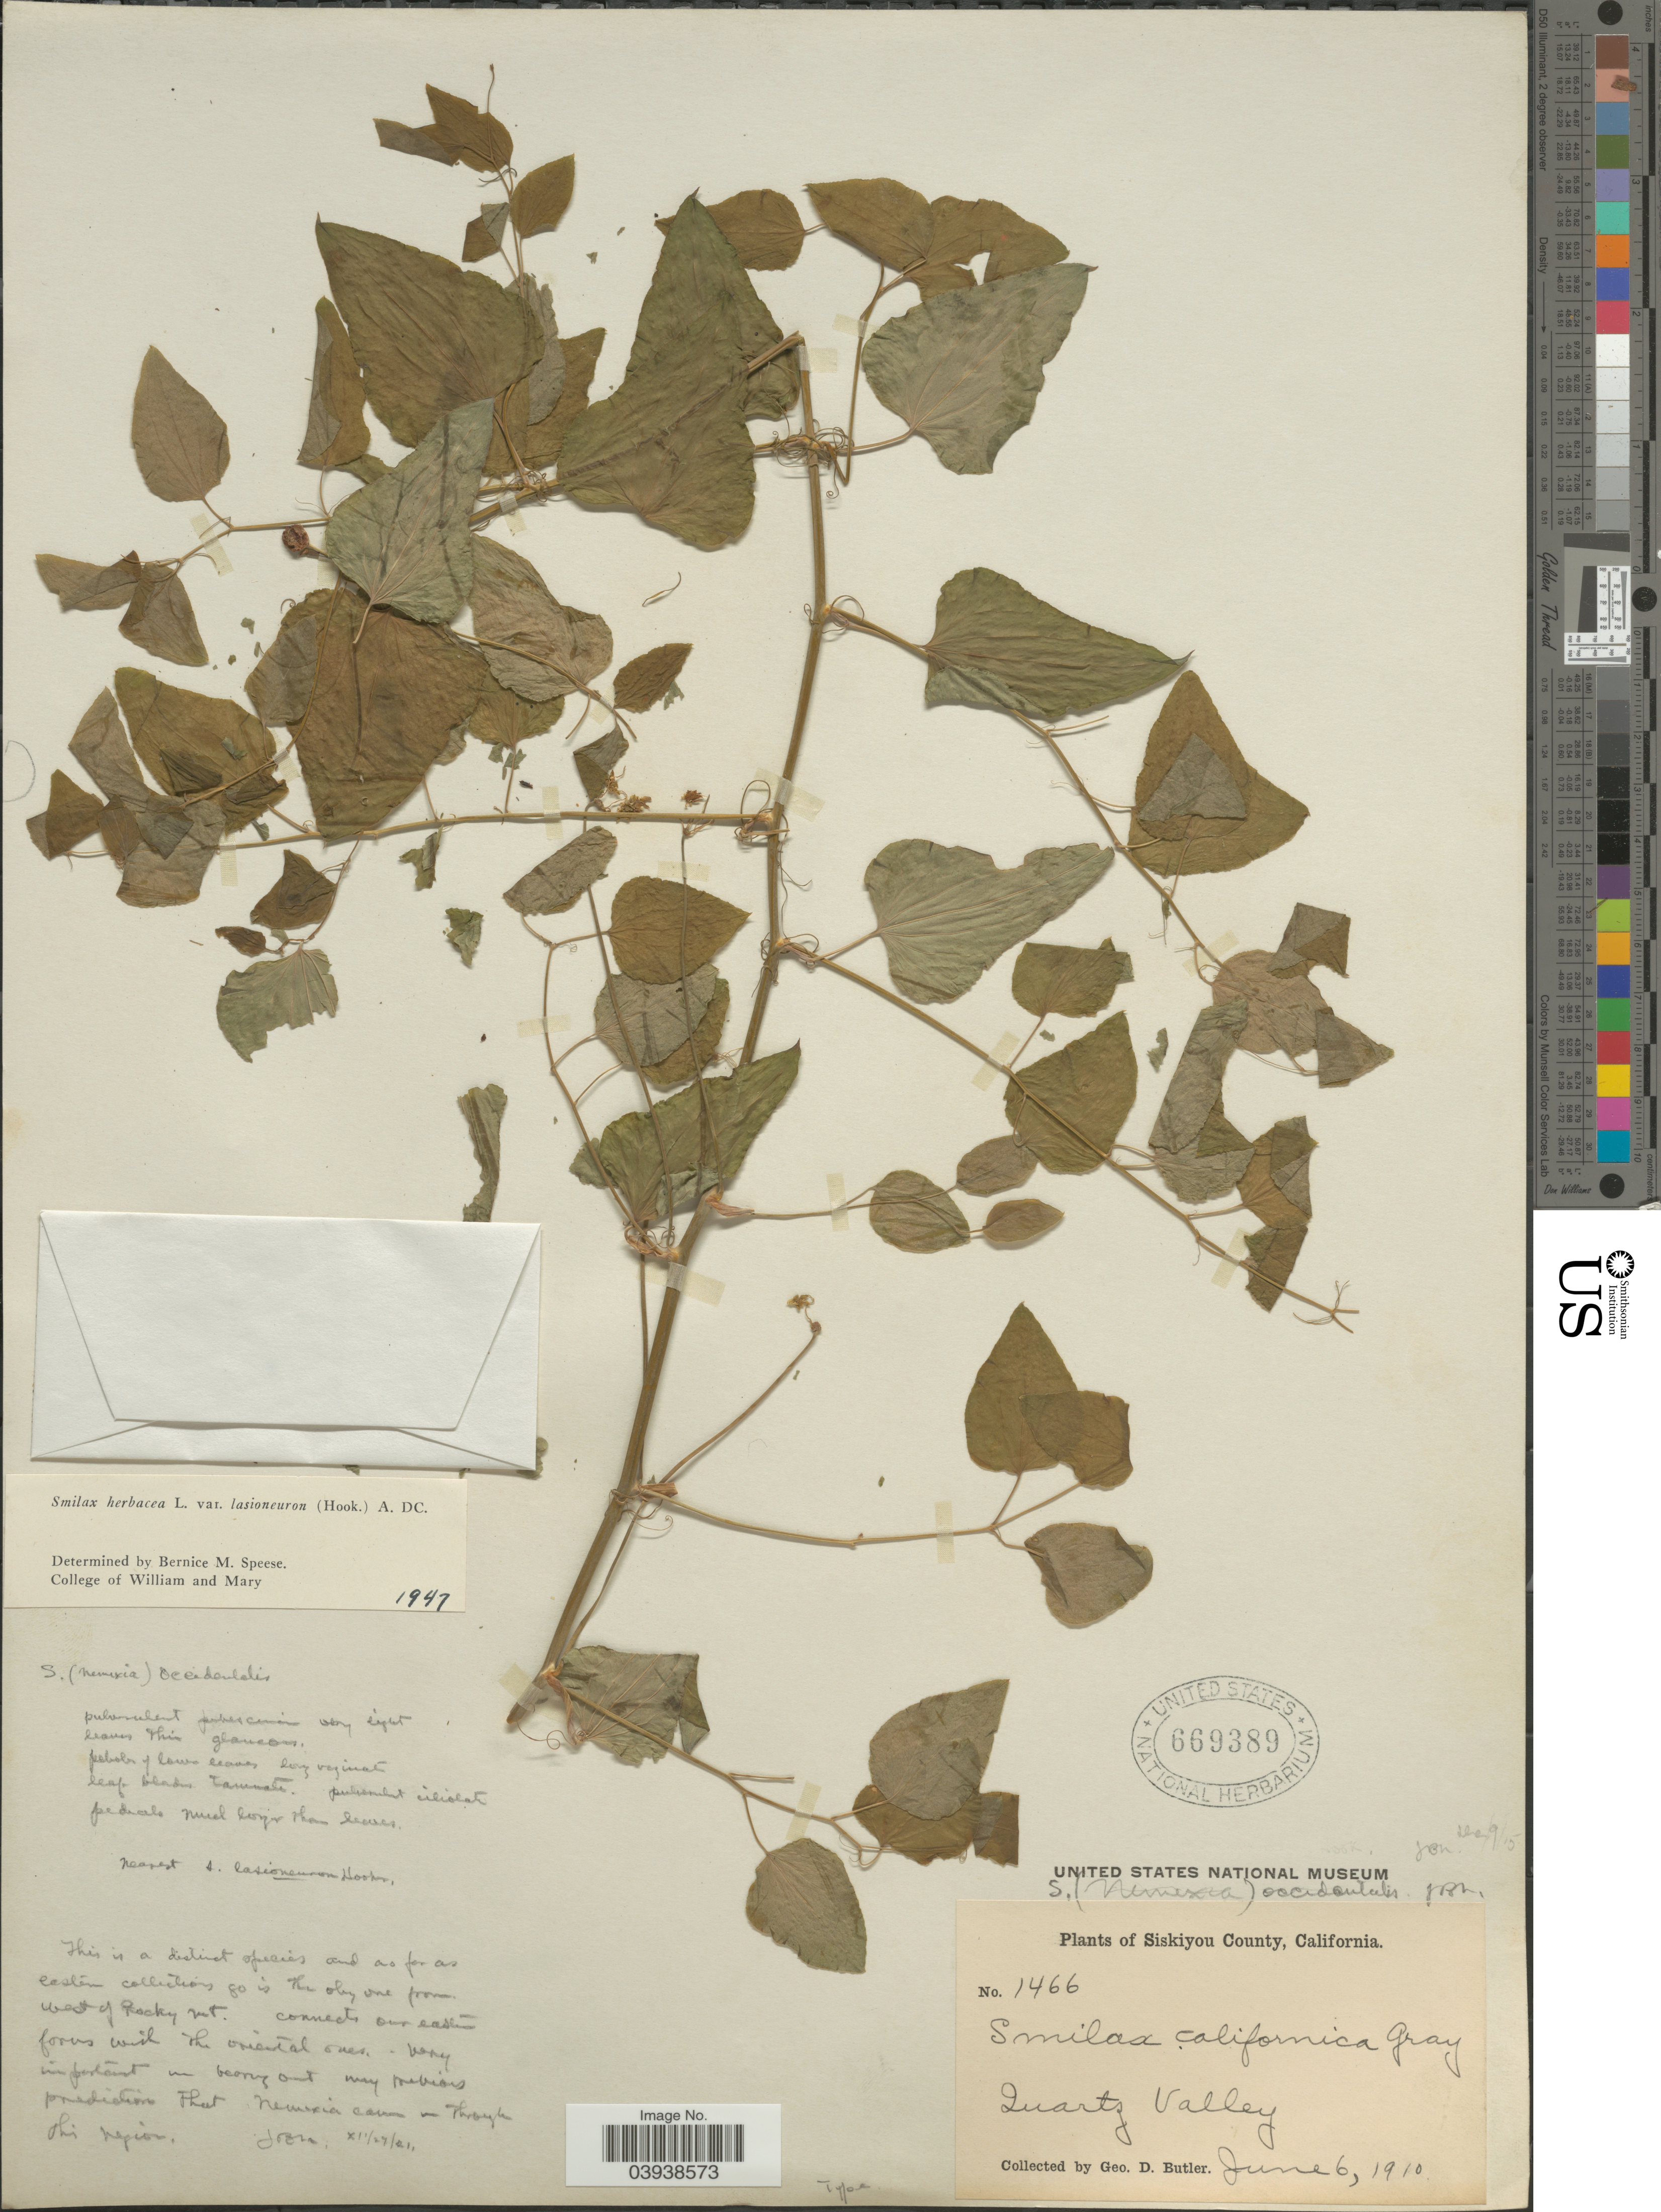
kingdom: Plantae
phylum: Tracheophyta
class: Liliopsida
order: Liliales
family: Smilacaceae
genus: Smilax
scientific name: Smilax herbacea var. lasioneuron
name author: (Hook.) A. DC.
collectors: G. D. Butler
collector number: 1466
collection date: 1910-06-06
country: United States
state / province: California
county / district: Siskiyou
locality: Siskiyou County. Quartz Valley.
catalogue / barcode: US 669389